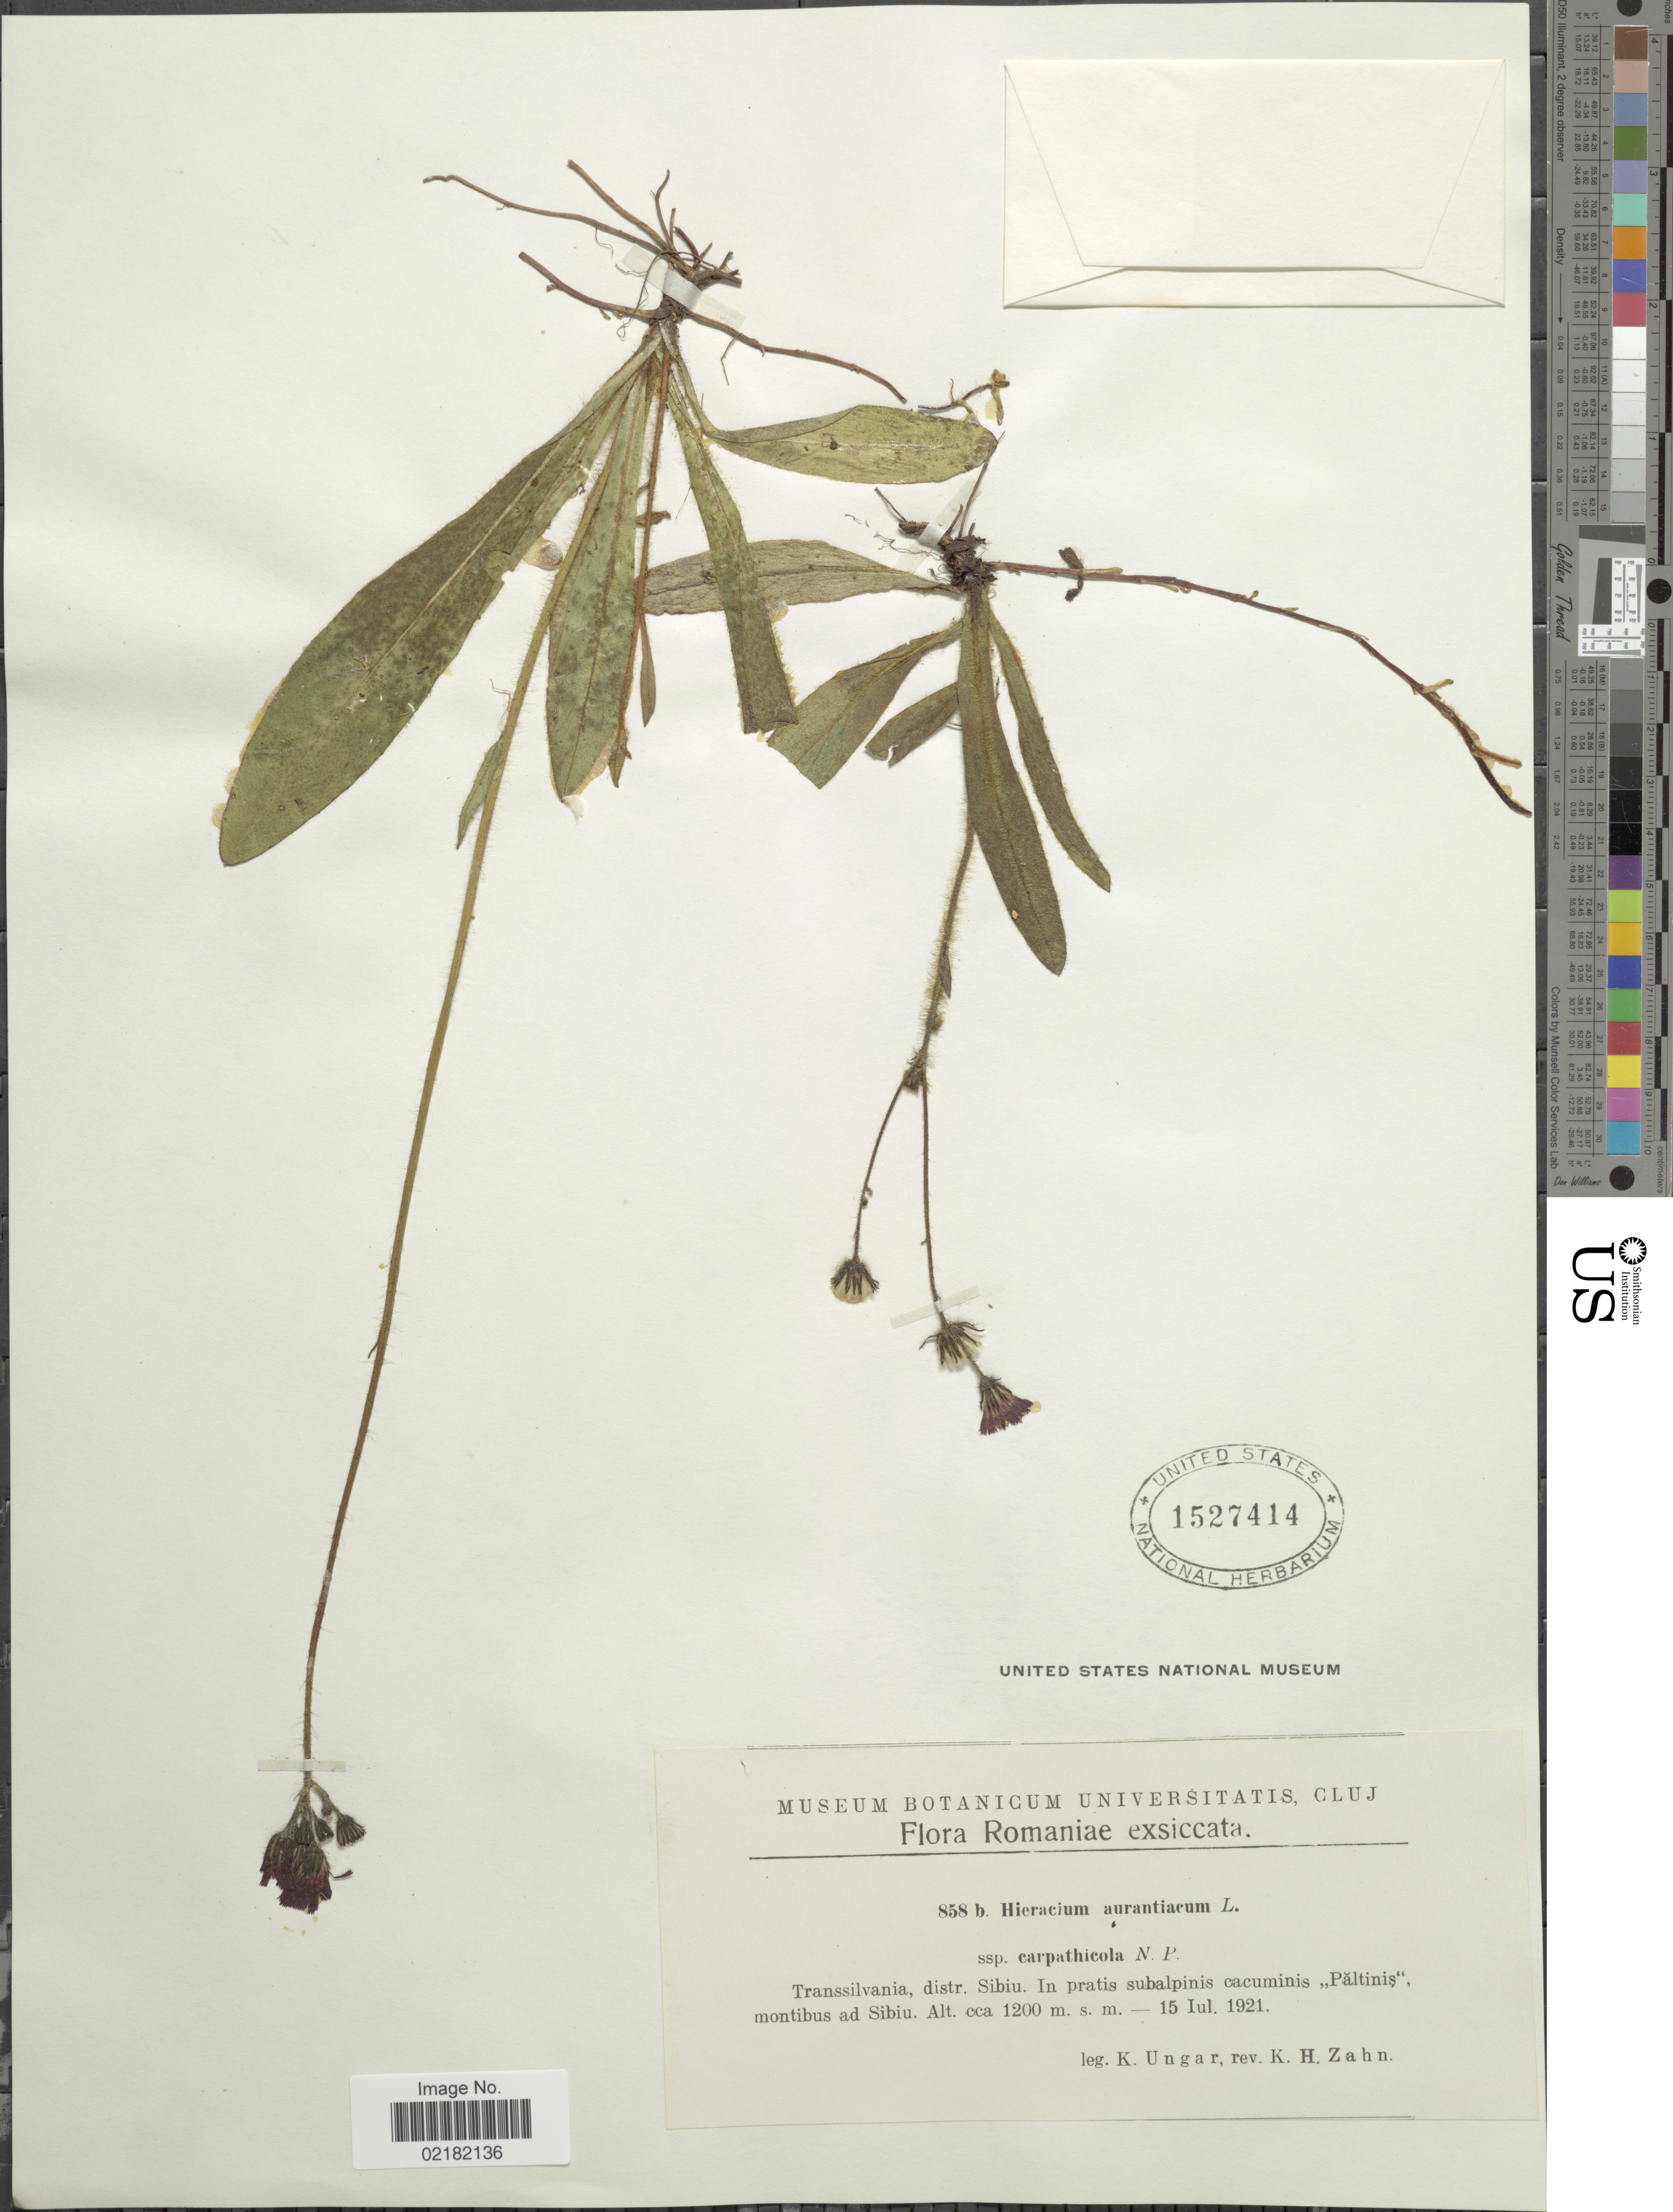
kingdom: Plantae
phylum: Tracheophyta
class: Magnoliopsida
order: Asterales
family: Asteraceae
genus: Pilosella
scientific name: Pilosella aurantiaca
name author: (L.) F.W. Schultz & Sch. Bip.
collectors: K. Ungar & K. Zahn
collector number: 858b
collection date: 1921-07-15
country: Romania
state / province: Sibiu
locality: Transsilvania, in pratis subalpinis cacuminis "Paltinis", montibus ad Sibiu.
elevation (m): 1200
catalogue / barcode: US 1527414